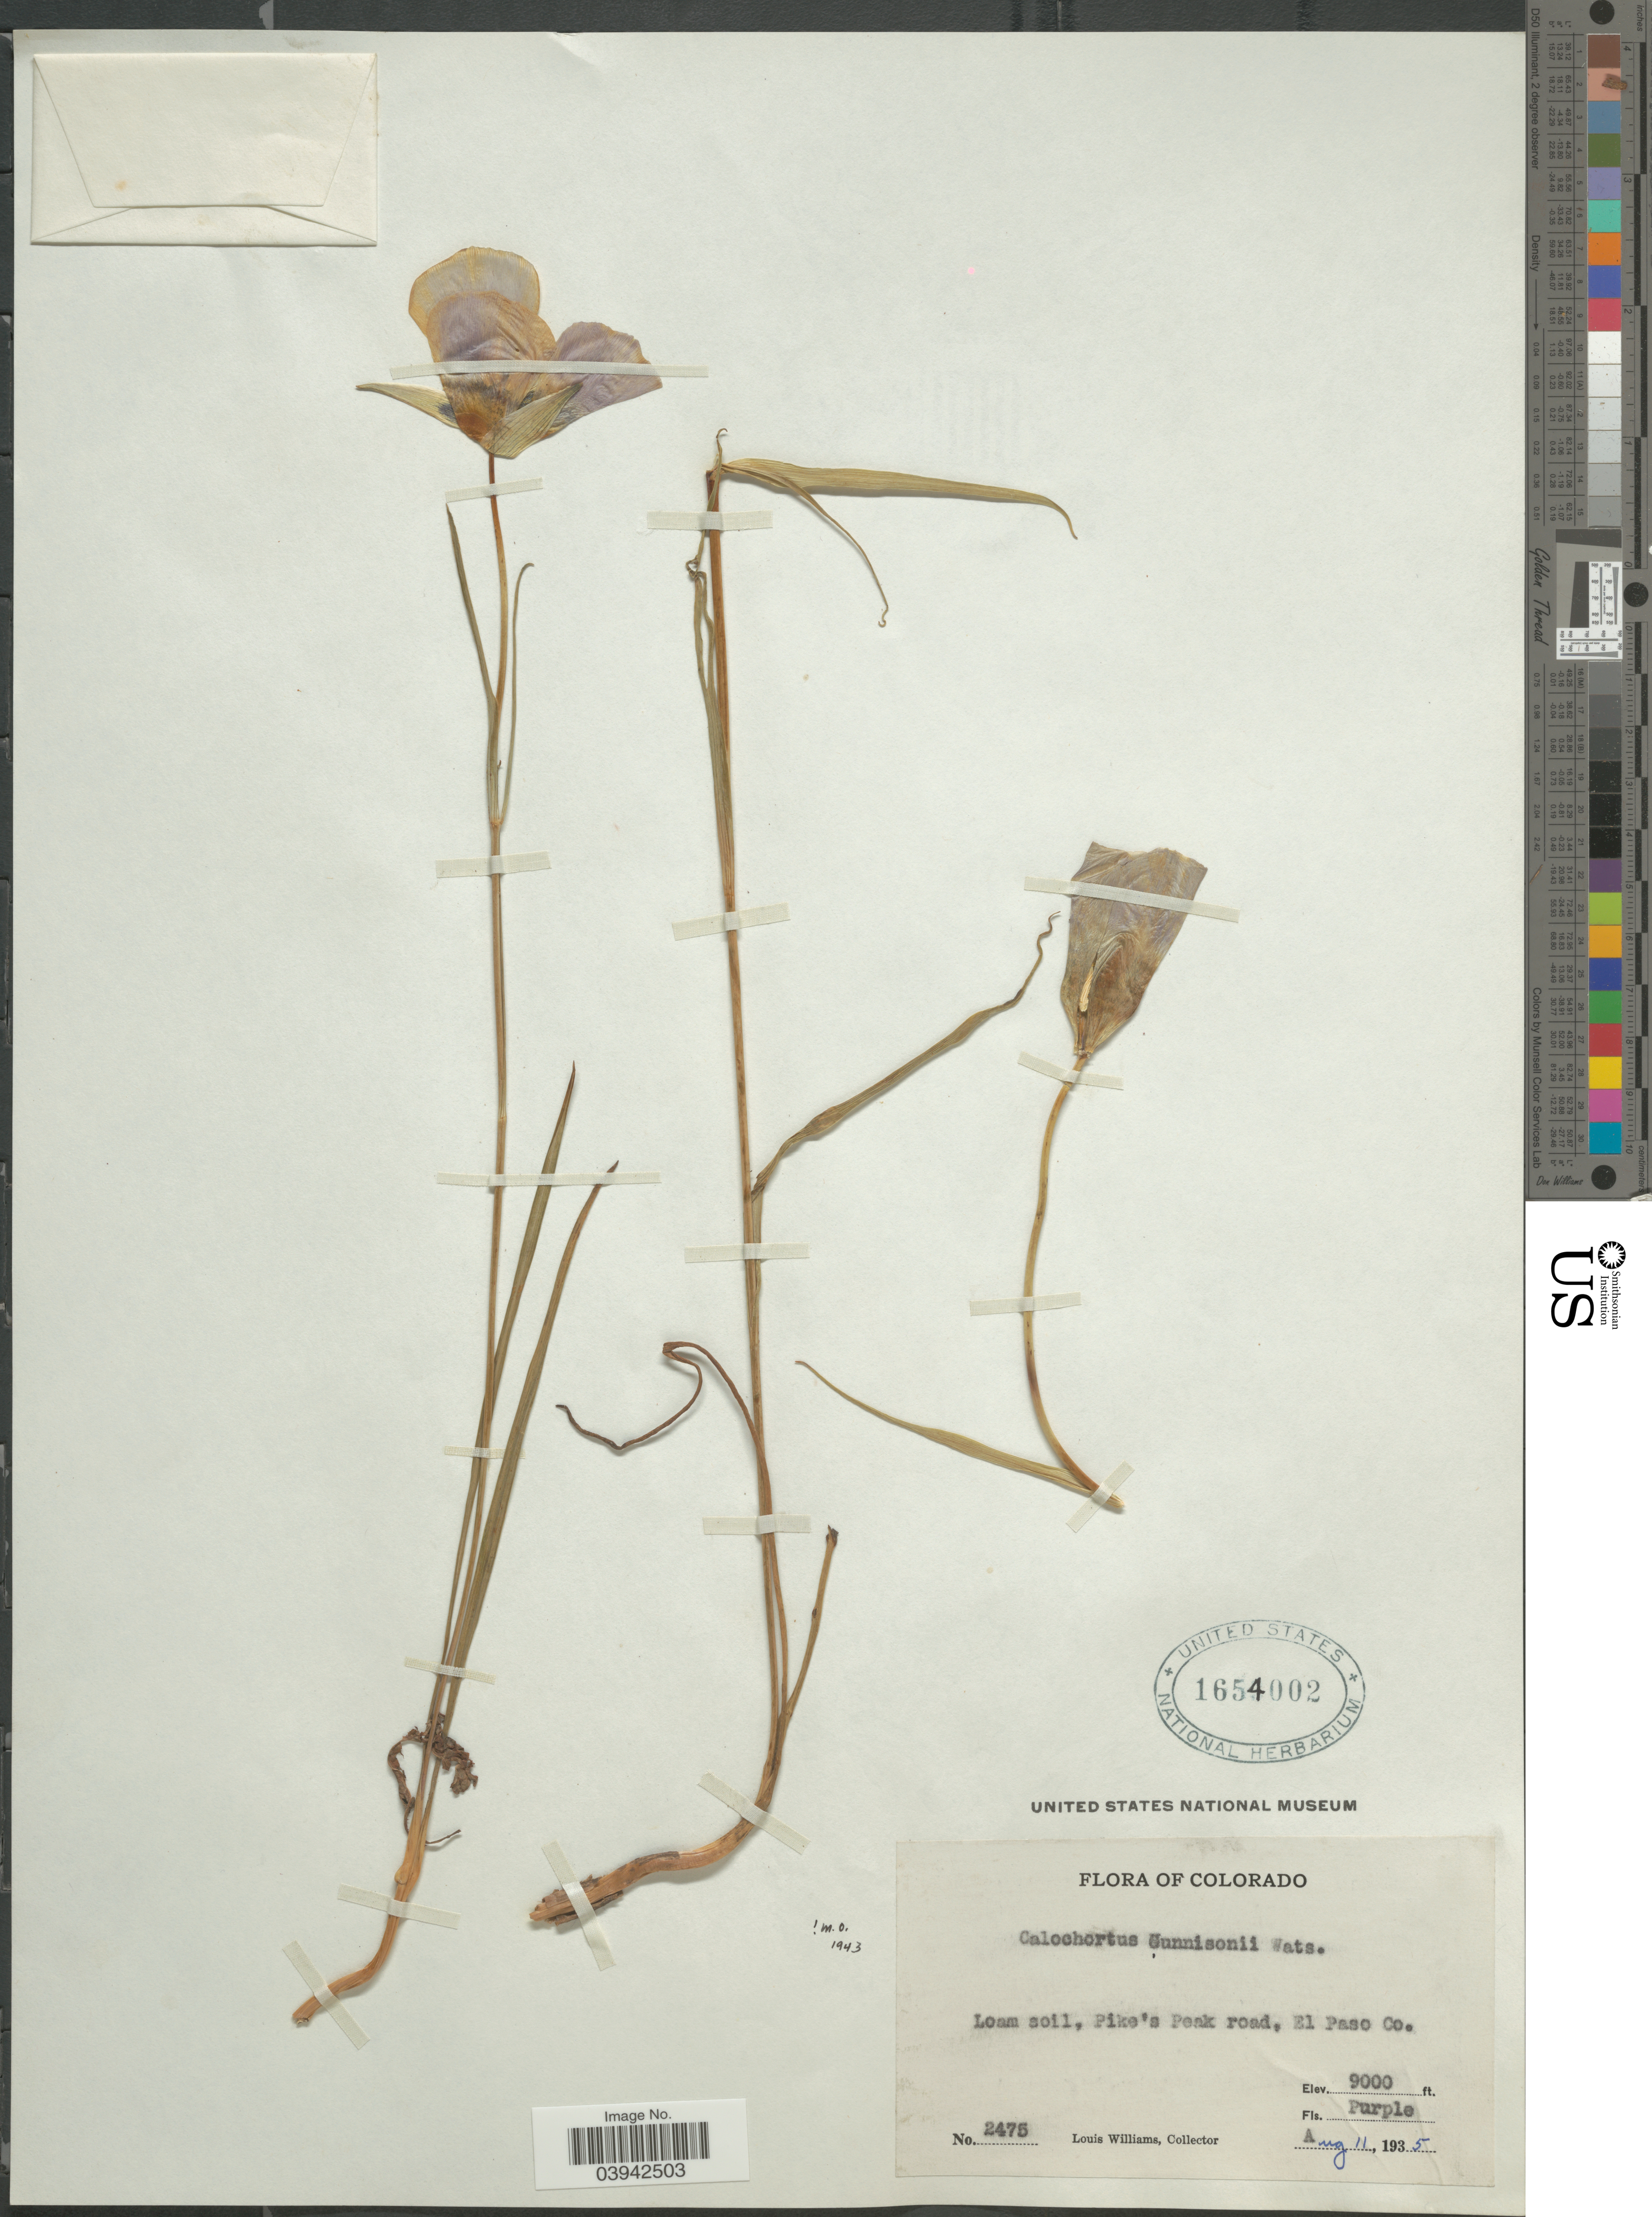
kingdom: Plantae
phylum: Tracheophyta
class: Liliopsida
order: Liliales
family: Liliaceae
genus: Calochortus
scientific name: Calochortus gunnisonii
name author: S. Watson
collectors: L. G. Williams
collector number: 2475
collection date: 1935-08-11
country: United States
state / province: Colorado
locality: Loam soil, Pike's Peak road, El Paso Co.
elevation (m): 2743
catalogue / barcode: US 1654002